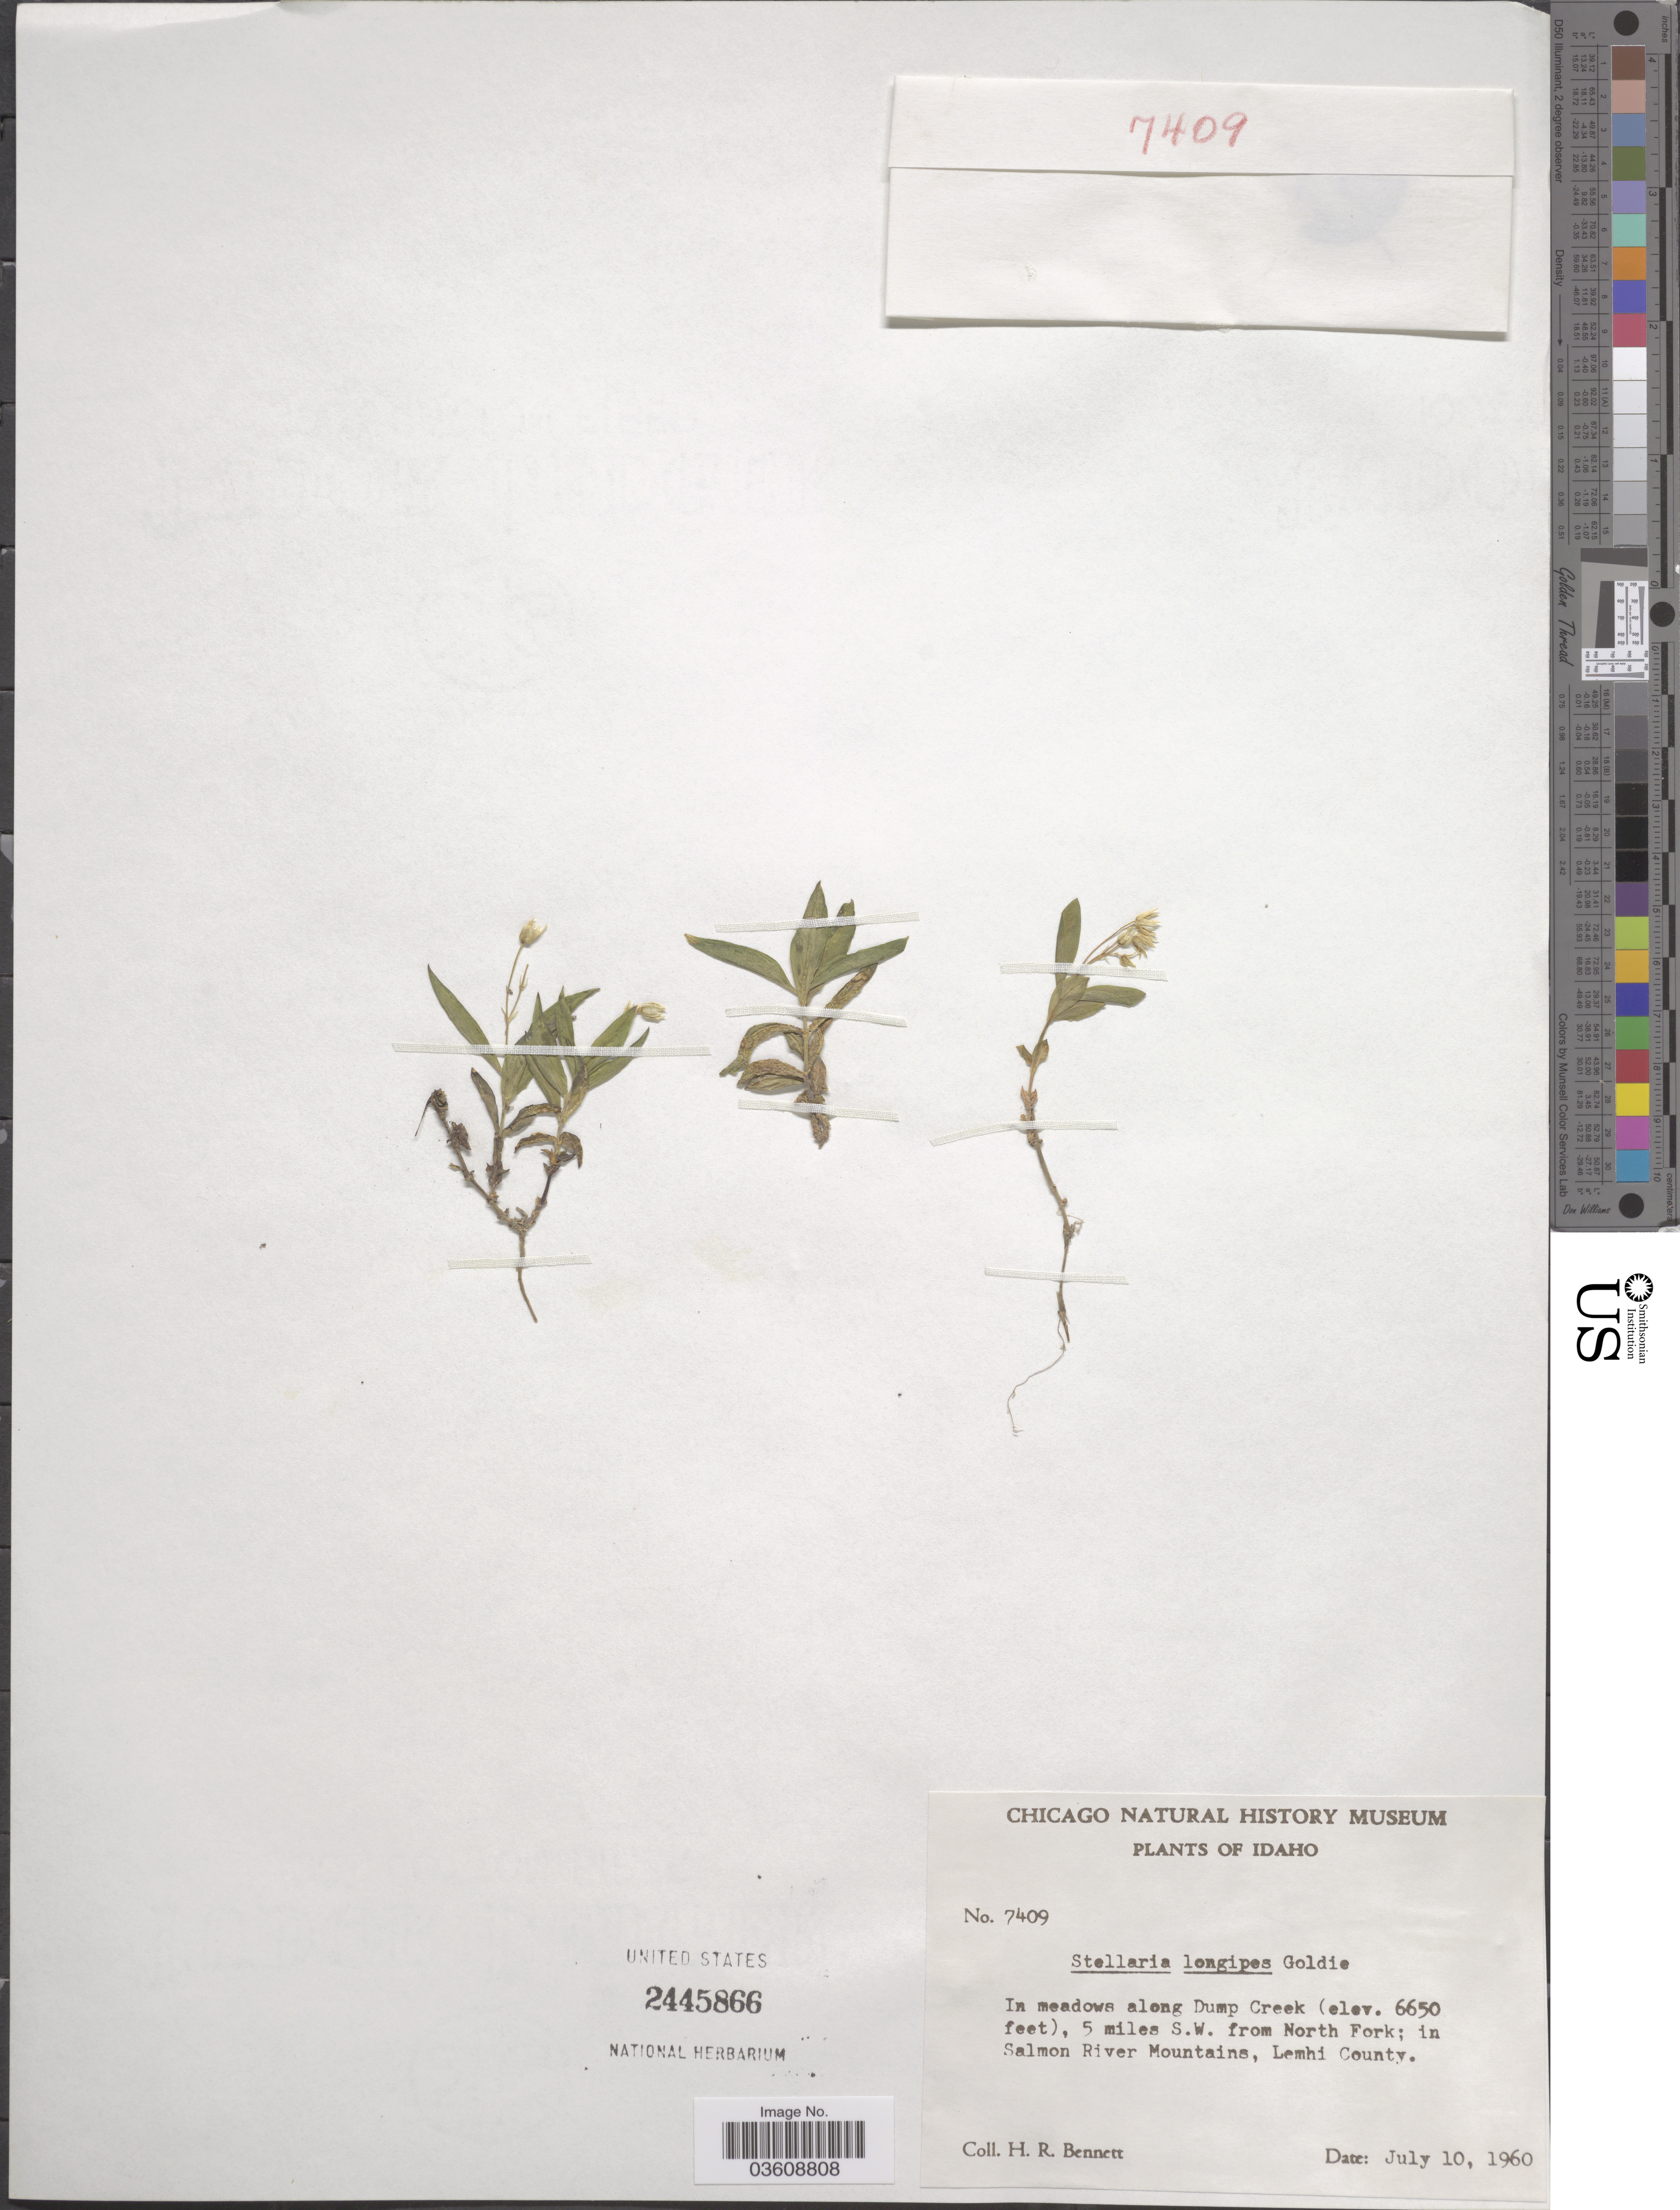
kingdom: Plantae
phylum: Tracheophyta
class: Magnoliopsida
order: Caryophyllales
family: Caryophyllaceae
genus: Stellaria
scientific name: Stellaria longipes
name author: Goldie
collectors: H. R. Bennett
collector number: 7409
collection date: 1960-07-10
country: United States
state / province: Idaho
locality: In meadows along Dump Creek, 5 miles S. W. from North Fork; in Salmon River Mountains, Lemhi County.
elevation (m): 2027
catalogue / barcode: US 2445866